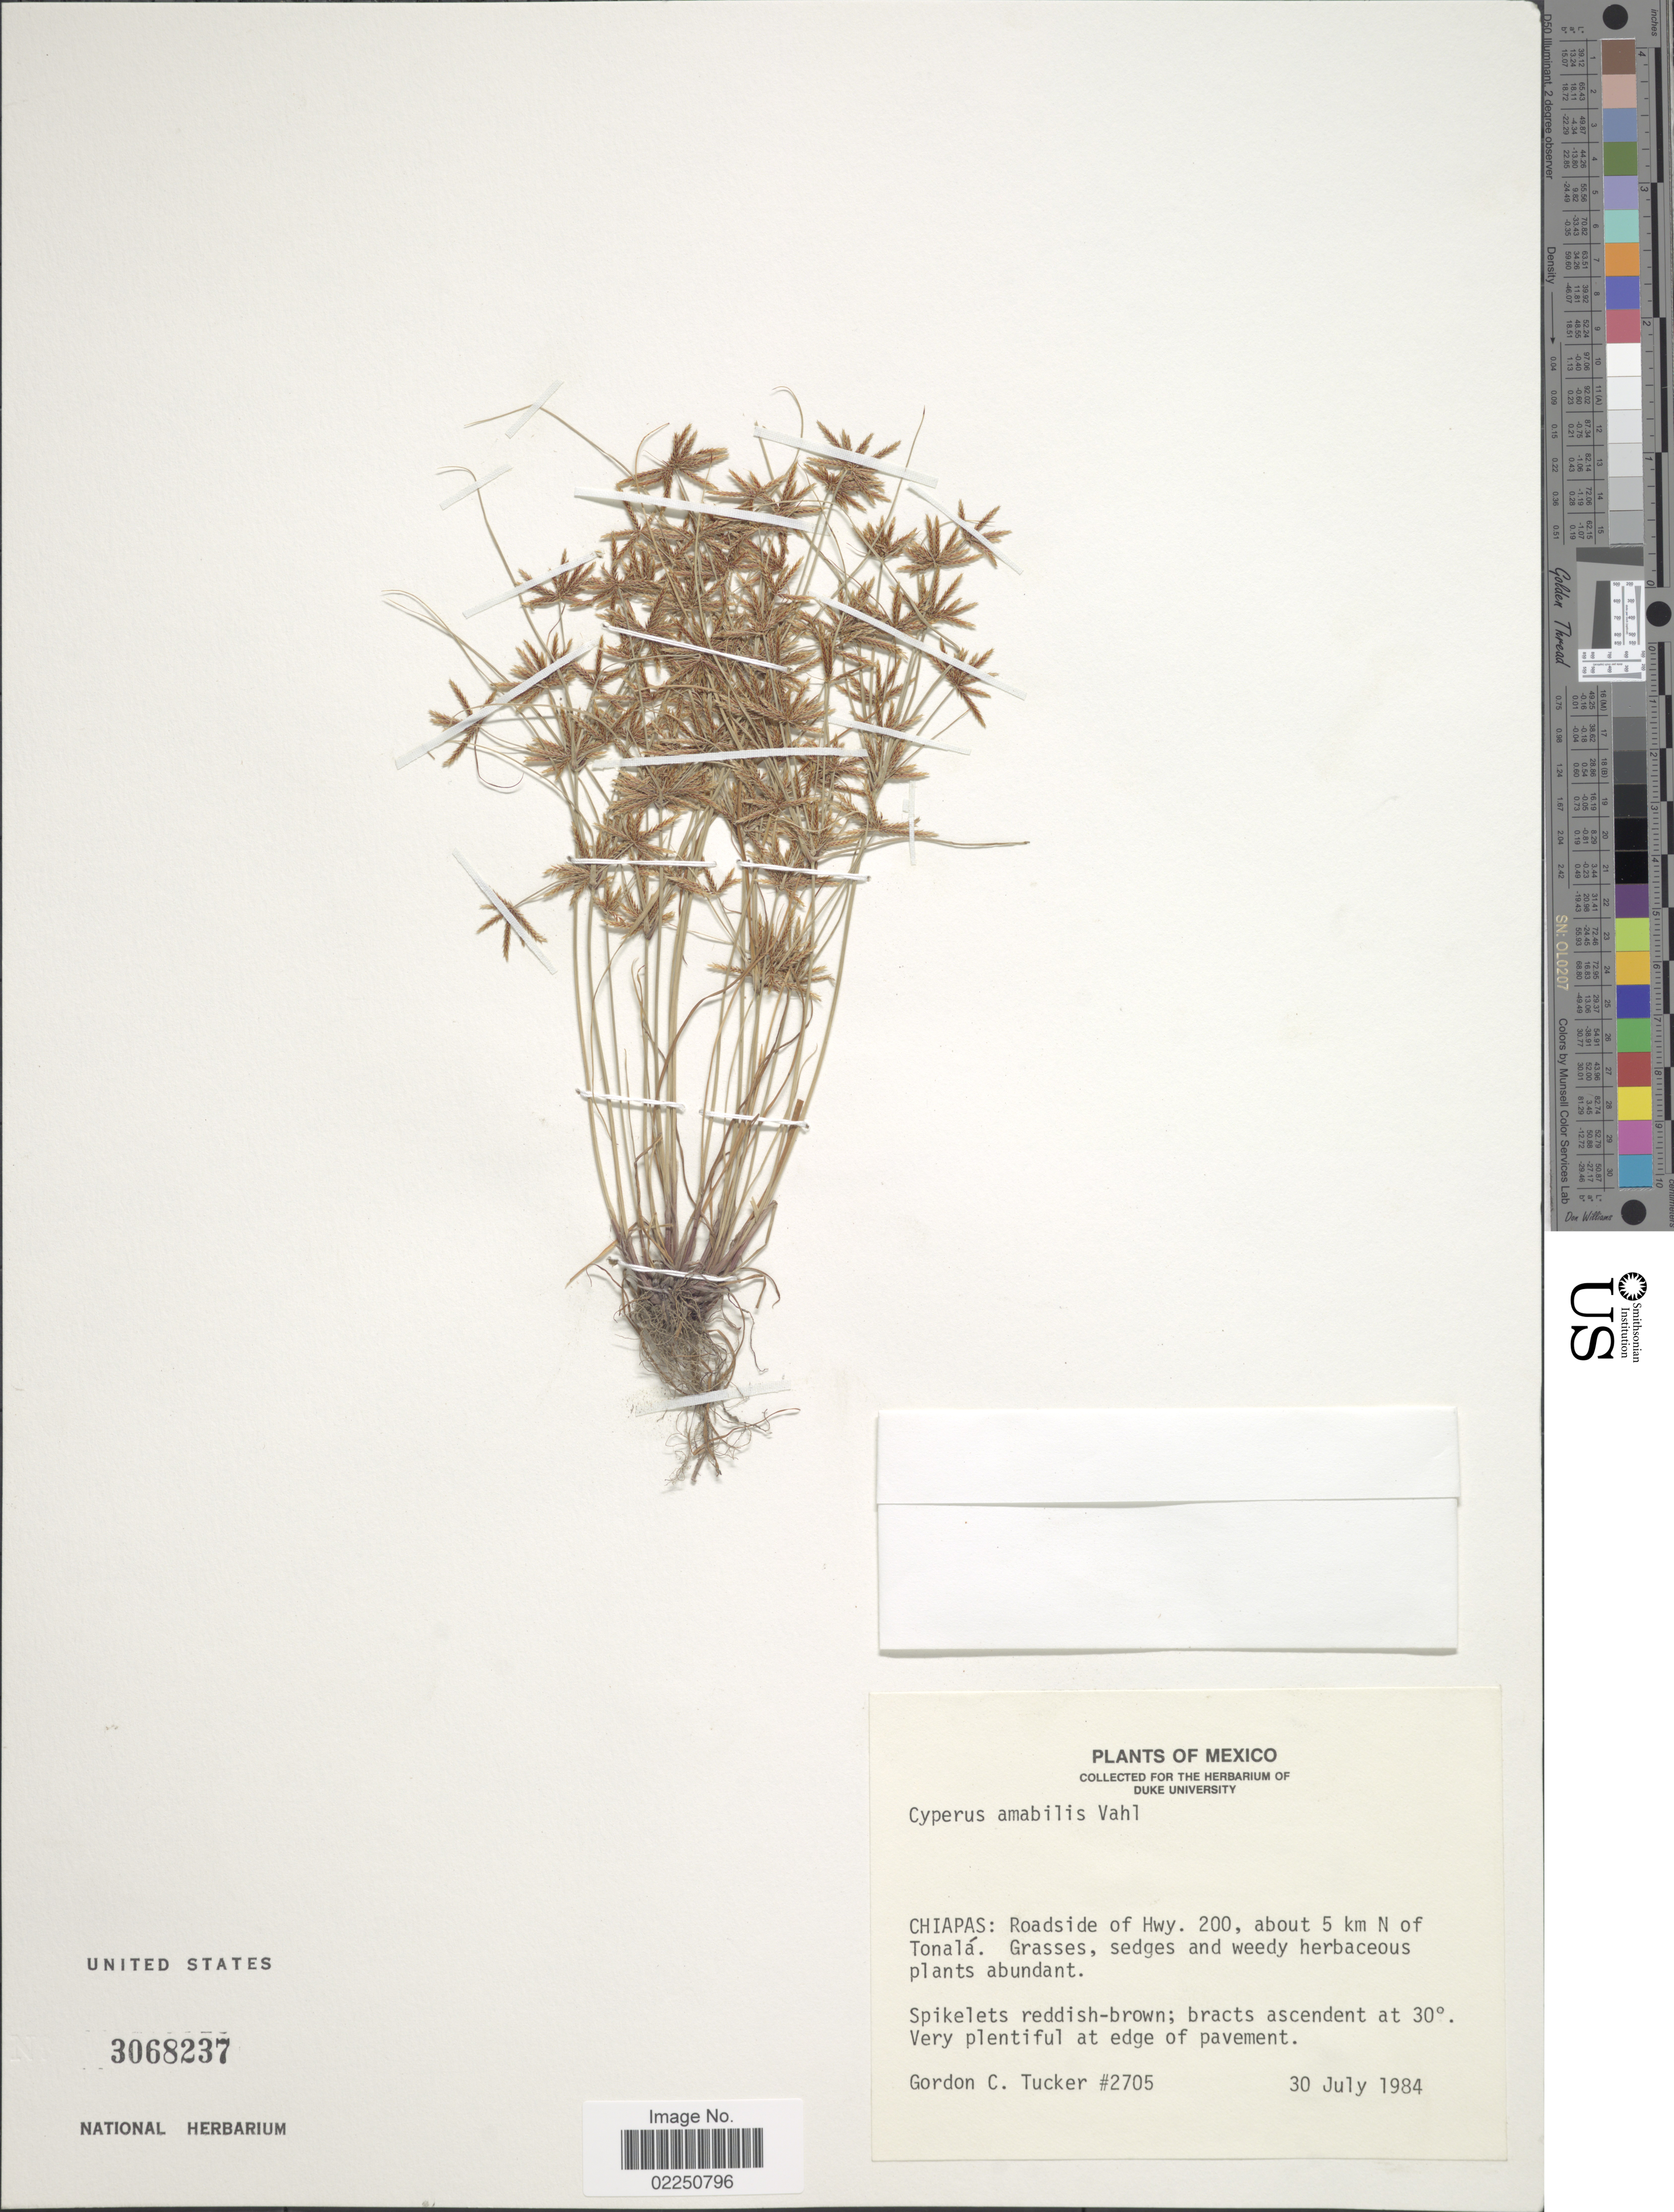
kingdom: Plantae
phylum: Tracheophyta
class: Liliopsida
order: Poales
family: Cyperaceae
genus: Cyperus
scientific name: Cyperus amabilis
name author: Vahl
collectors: G. C. Tucker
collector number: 2705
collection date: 1984-07-30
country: Mexico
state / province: Chiapas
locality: Roadside of Hwy. 200, about 5 km n of Tonala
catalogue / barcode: US 3068237